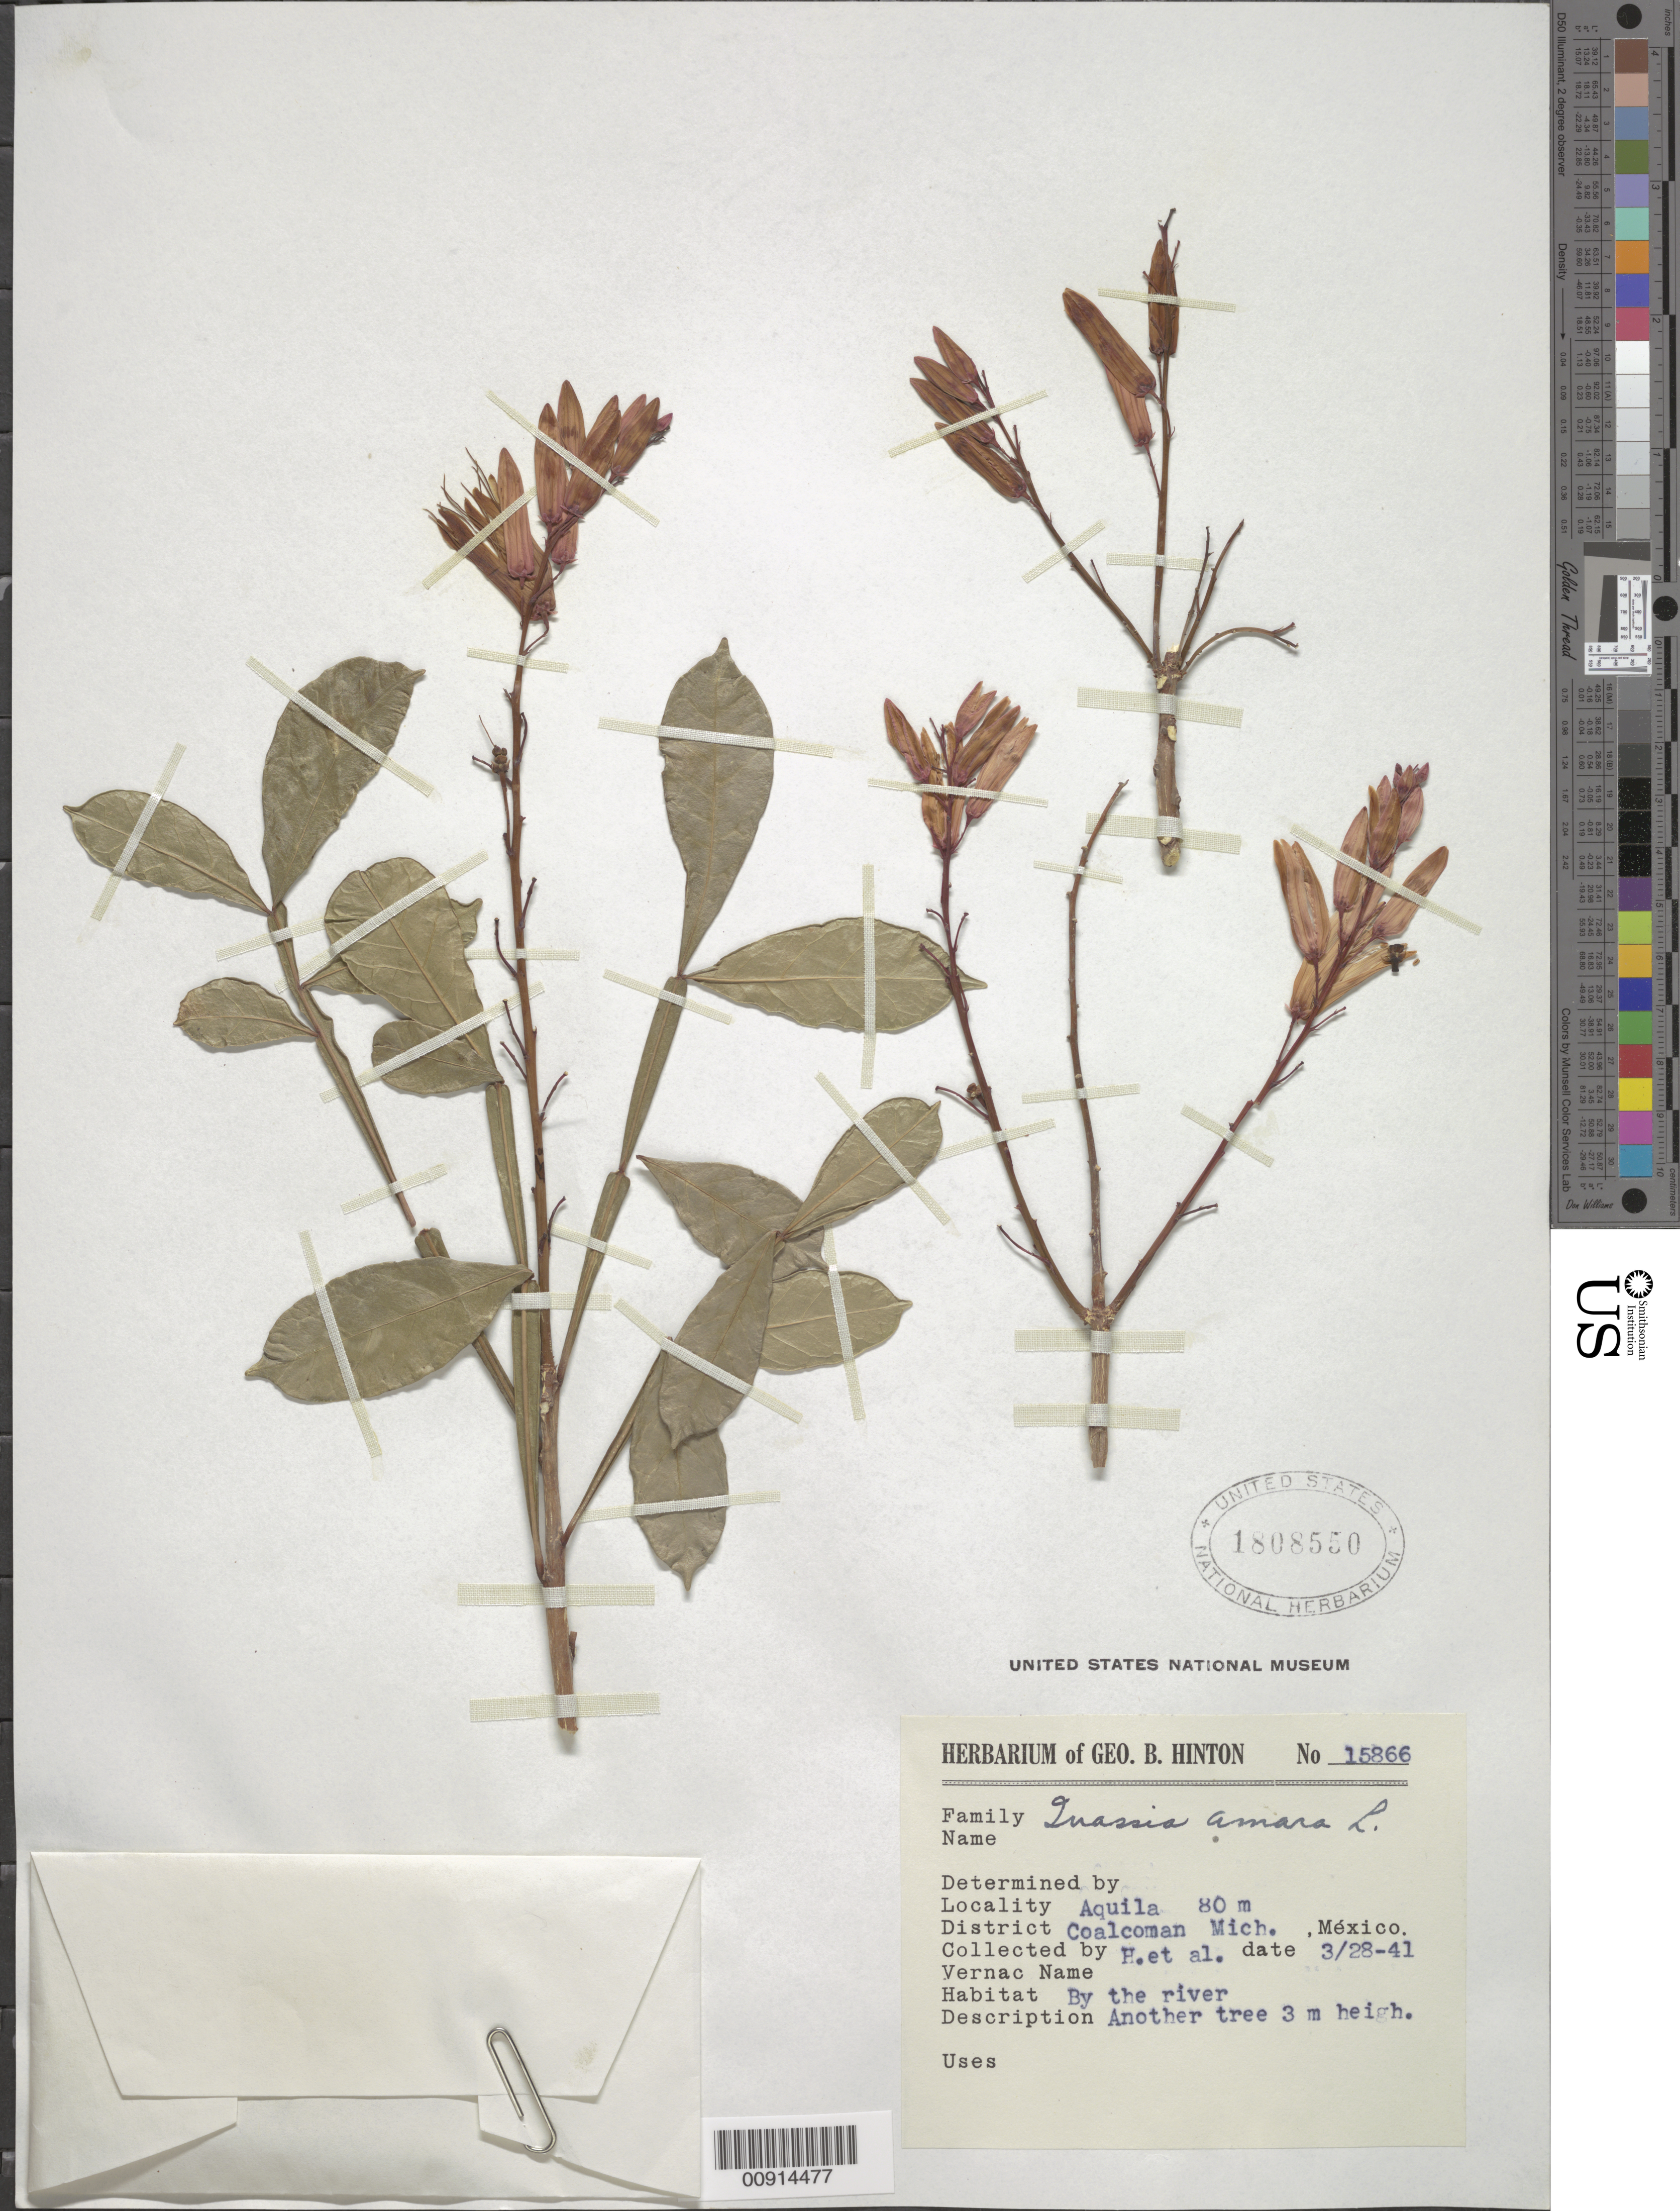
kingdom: Plantae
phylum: Tracheophyta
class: Magnoliopsida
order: Sapindales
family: Simaroubaceae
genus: Quassia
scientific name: Quassia amara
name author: L.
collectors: G. B. Hinton & et al.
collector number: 15866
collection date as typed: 28 Mar 1941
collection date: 1941-03-28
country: Mexico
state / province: Michoacán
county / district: Coalcomán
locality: Aquila, District Coalcomán, Michoacán.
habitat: By the river.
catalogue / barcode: US 1808550